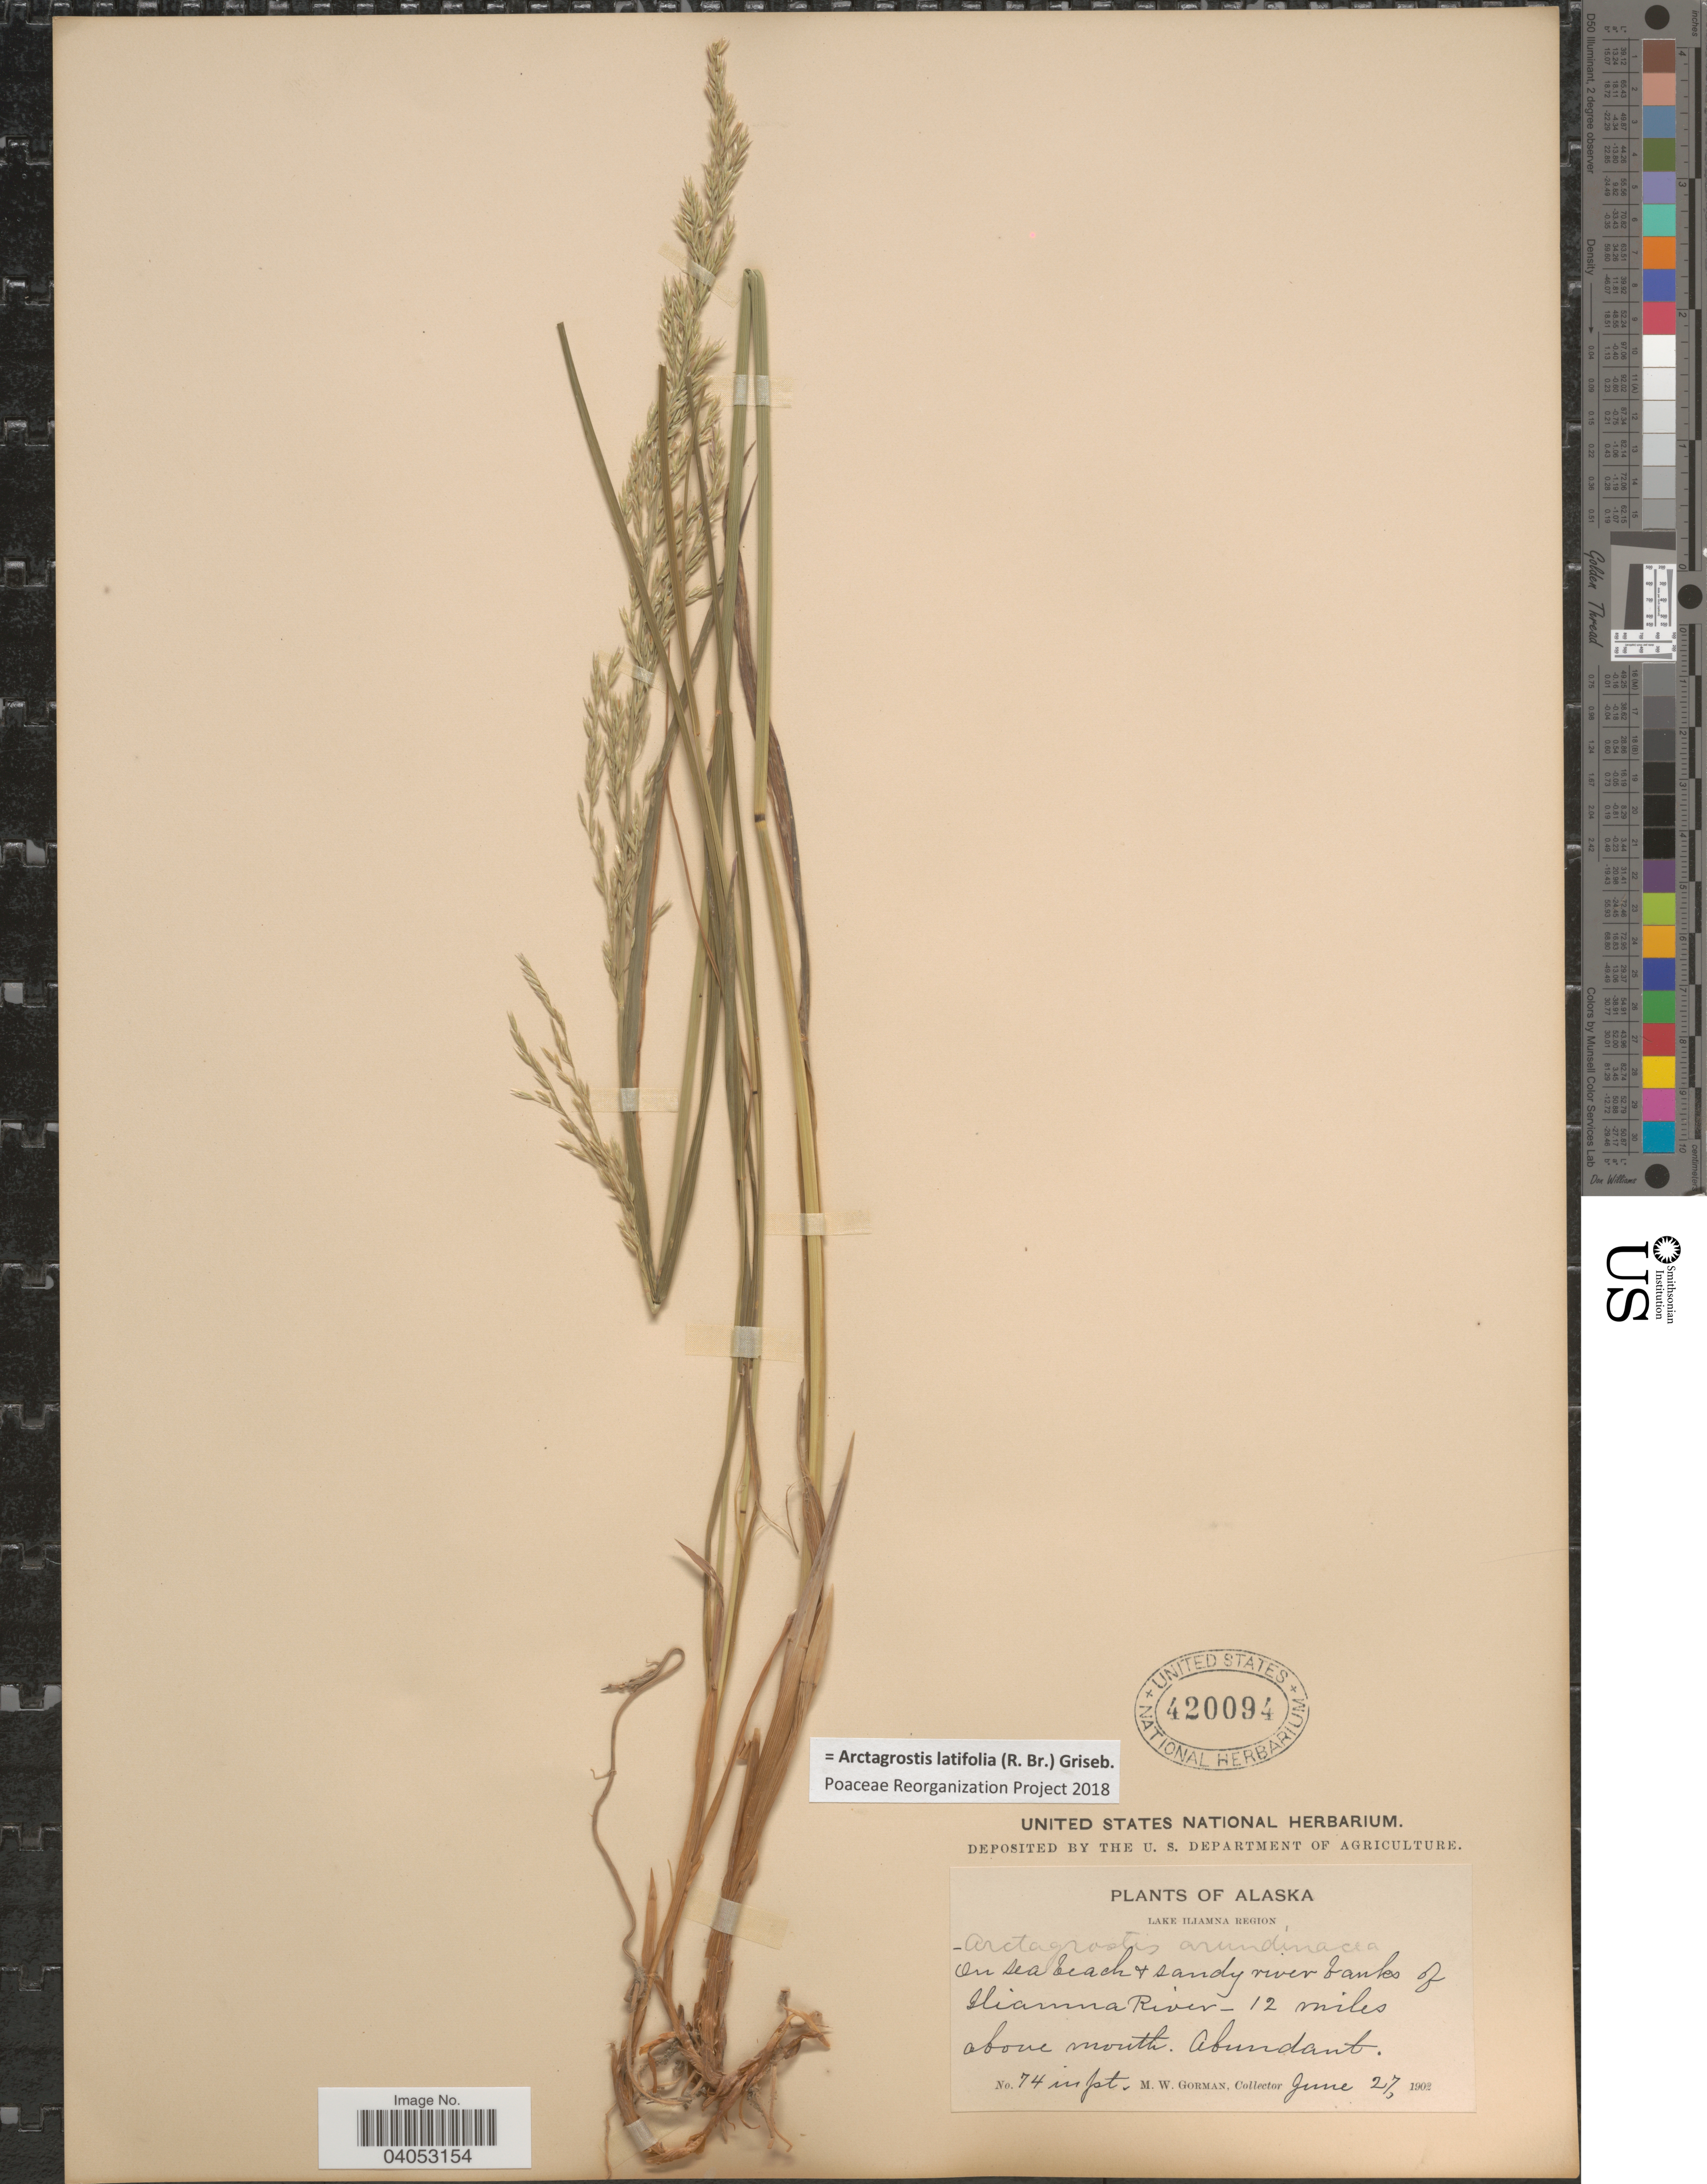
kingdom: Plantae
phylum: Tracheophyta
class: Liliopsida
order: Poales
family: Poaceae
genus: Arctagrostis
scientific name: Arctagrostis latifolia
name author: (R. Br.) Griseb.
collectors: M. W. Gorman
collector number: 74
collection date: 1902-06-27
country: United States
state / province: Alaska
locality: Lake Iliamna Region. Iliamna River- 12 miles above mouth.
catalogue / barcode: US 420094